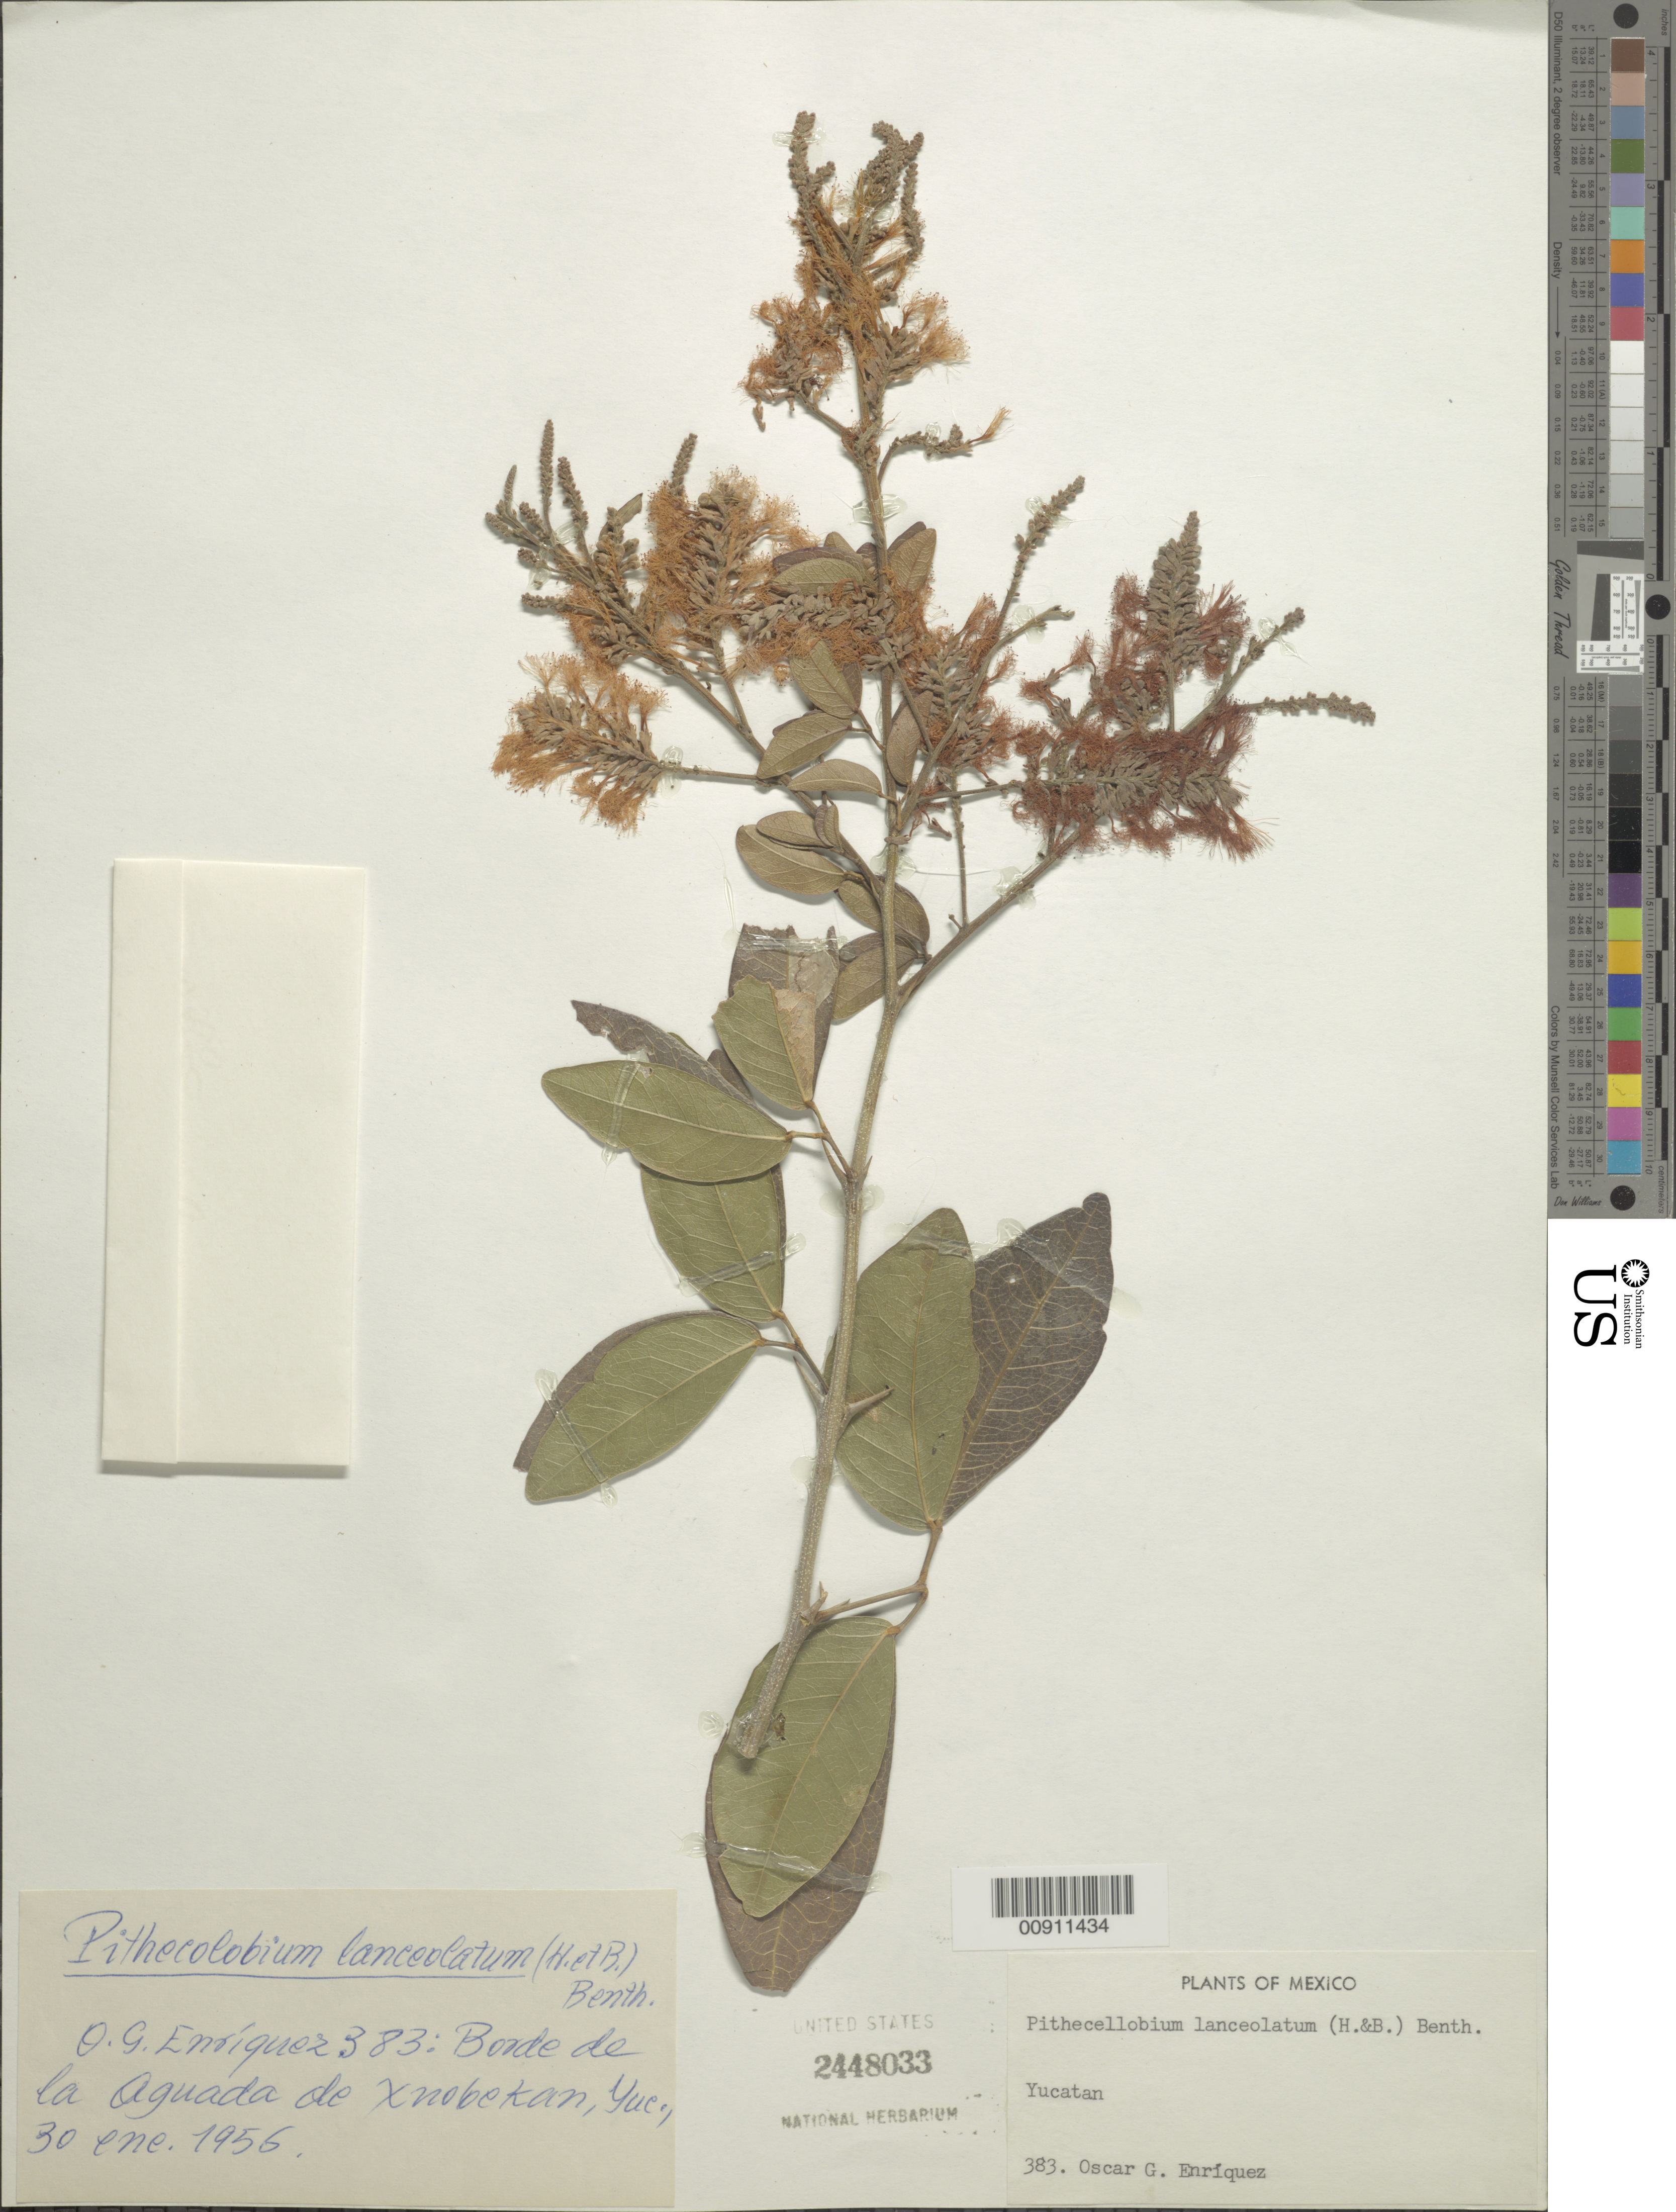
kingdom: Plantae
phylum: Tracheophyta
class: Magnoliopsida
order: Fabales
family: Fabaceae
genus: Pithecellobium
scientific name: Pithecellobium lanceolatum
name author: (Humb. & Bonpl. ex Willd.) Benth.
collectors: O. Enriquez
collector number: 383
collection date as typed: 30 Jan 1956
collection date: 1956-01-30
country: Mexico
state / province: Yucatán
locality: Borde de la Aguada de Xnobekan, Yucatán.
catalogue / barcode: US 2448033